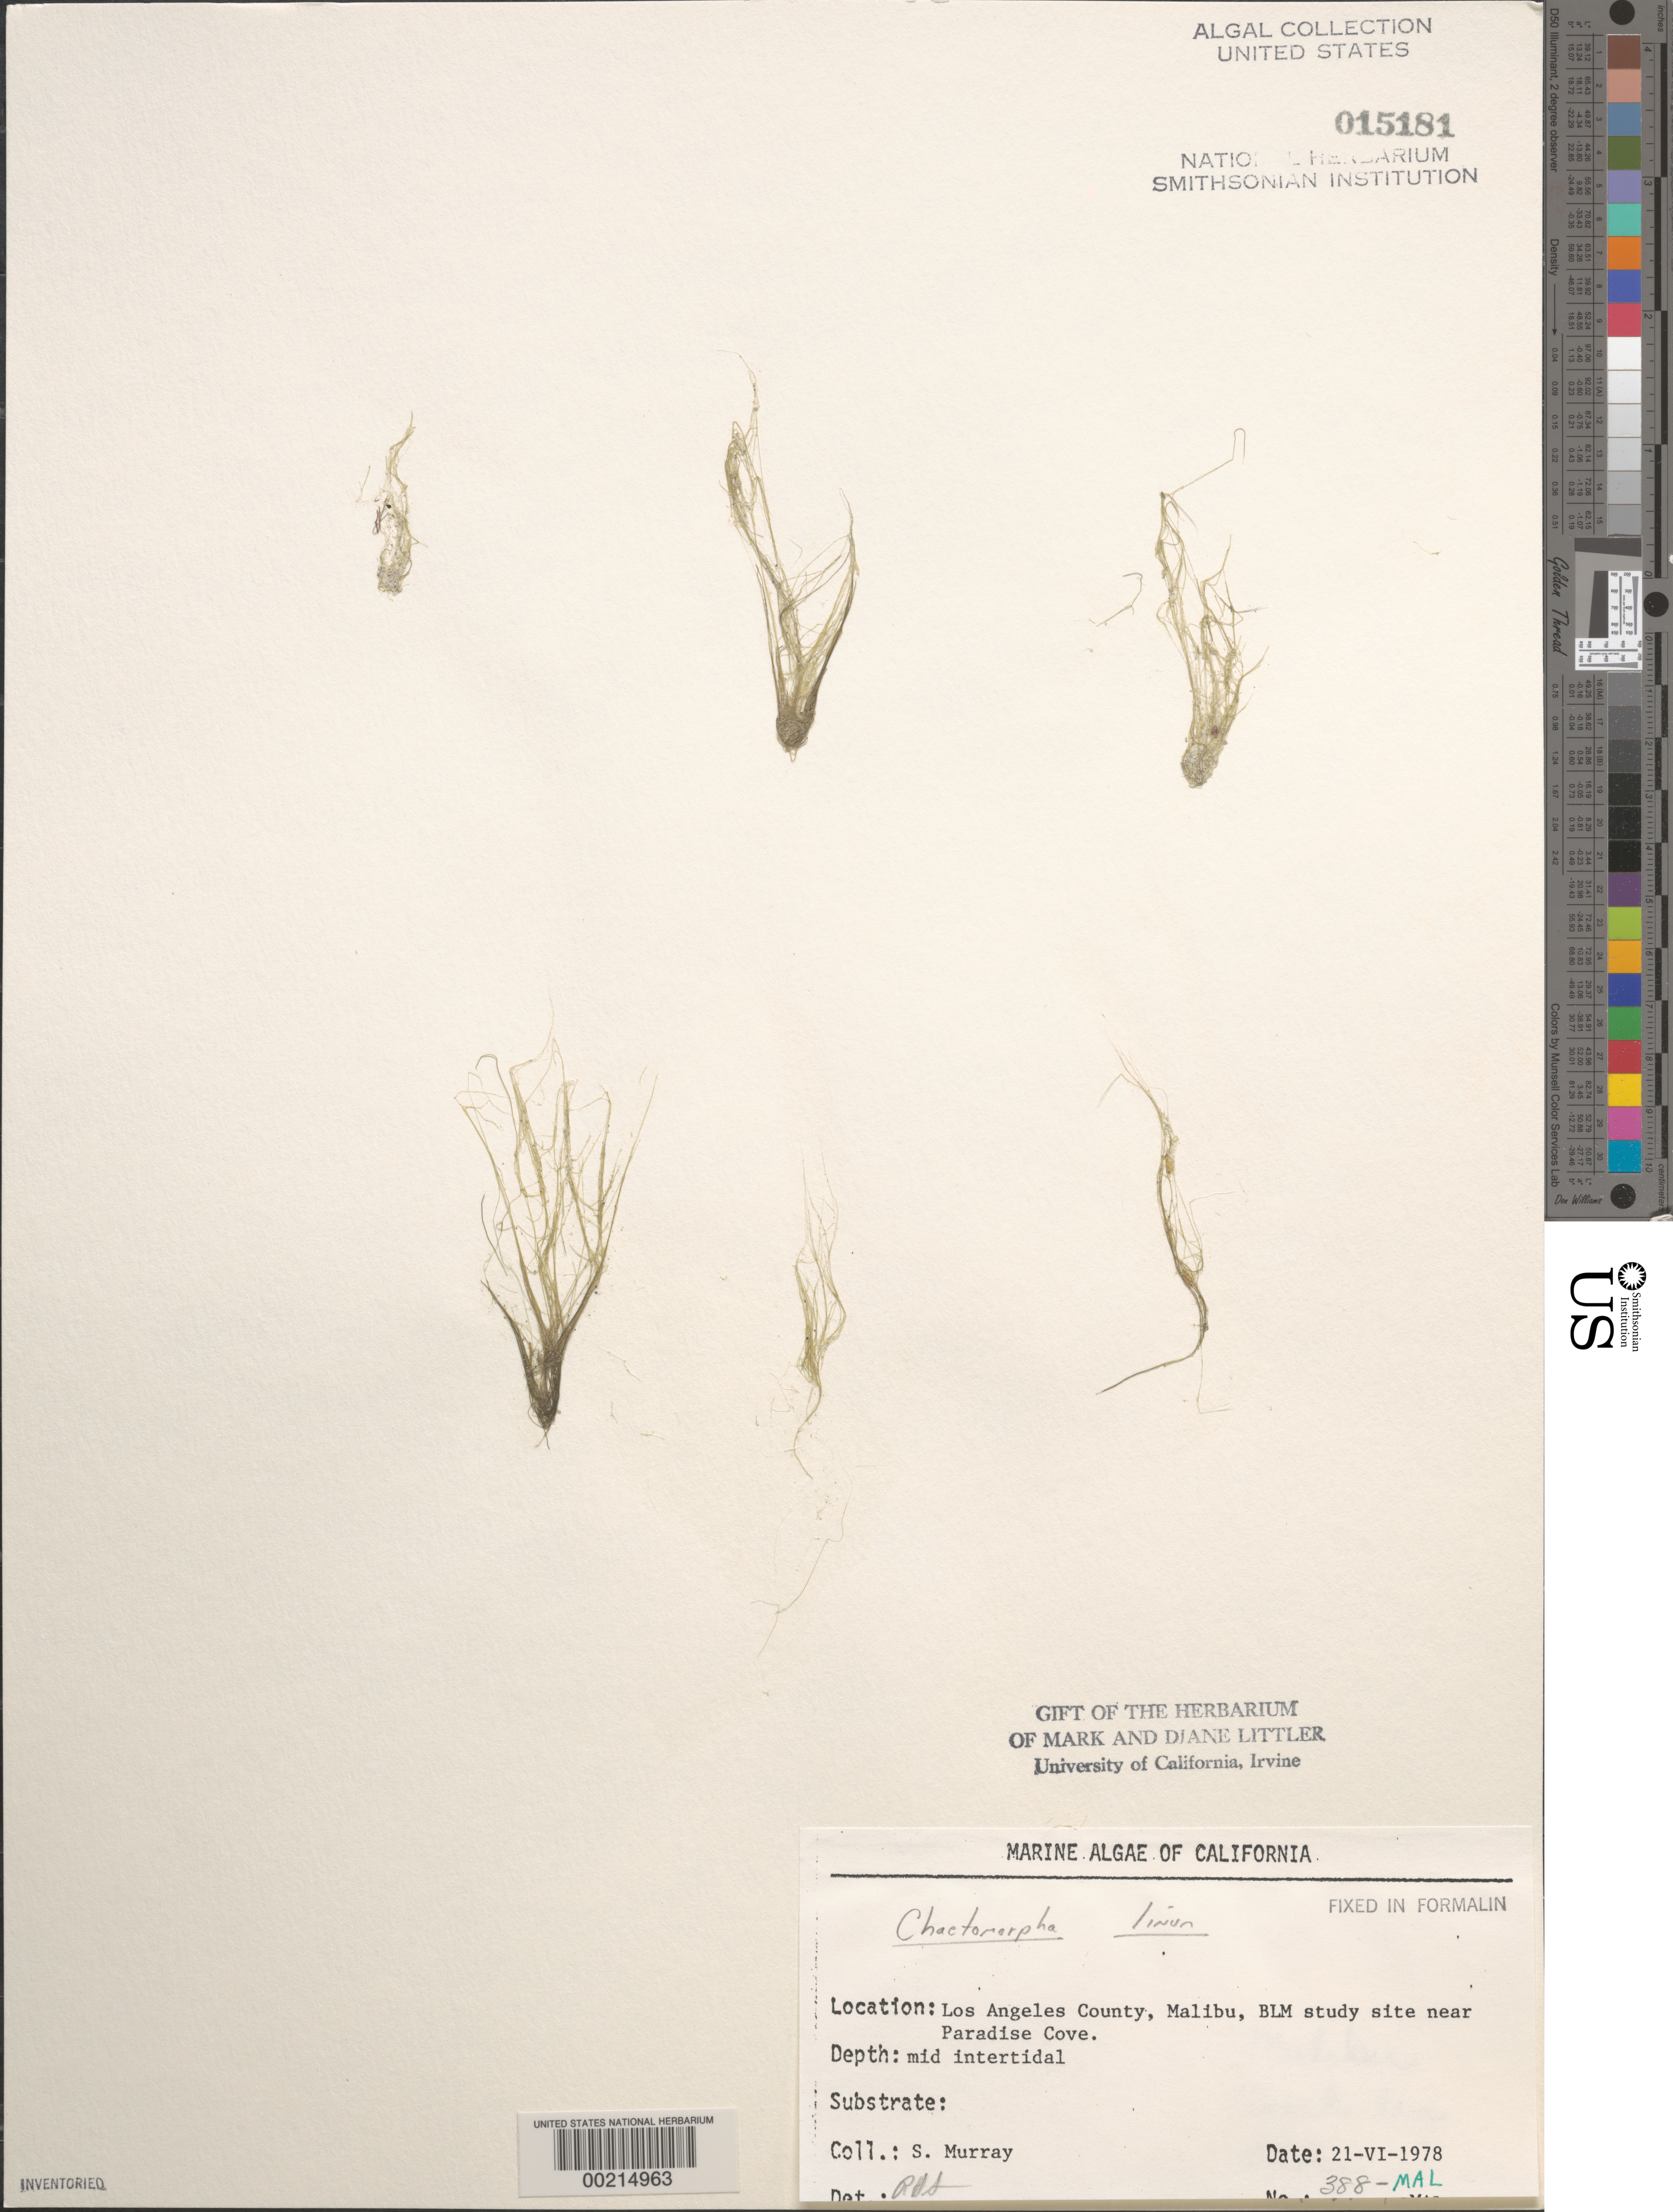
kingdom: Plantae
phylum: Chlorophyta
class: Ulvophyceae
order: Cladophorales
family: Cladophoraceae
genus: Chaetomorpha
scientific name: Chaetomorpha linum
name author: (O.F. Muell.) Kütz.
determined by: Sims, Robert H.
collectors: S. N. Murray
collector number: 388-mal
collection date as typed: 21 Jun 1978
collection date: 1978-06-21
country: United States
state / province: California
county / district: Los Angeles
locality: Malibu, near Paradise Cove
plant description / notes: BLM-SOCALBIGHT Rocky Intertidal Survey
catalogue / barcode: US 15181